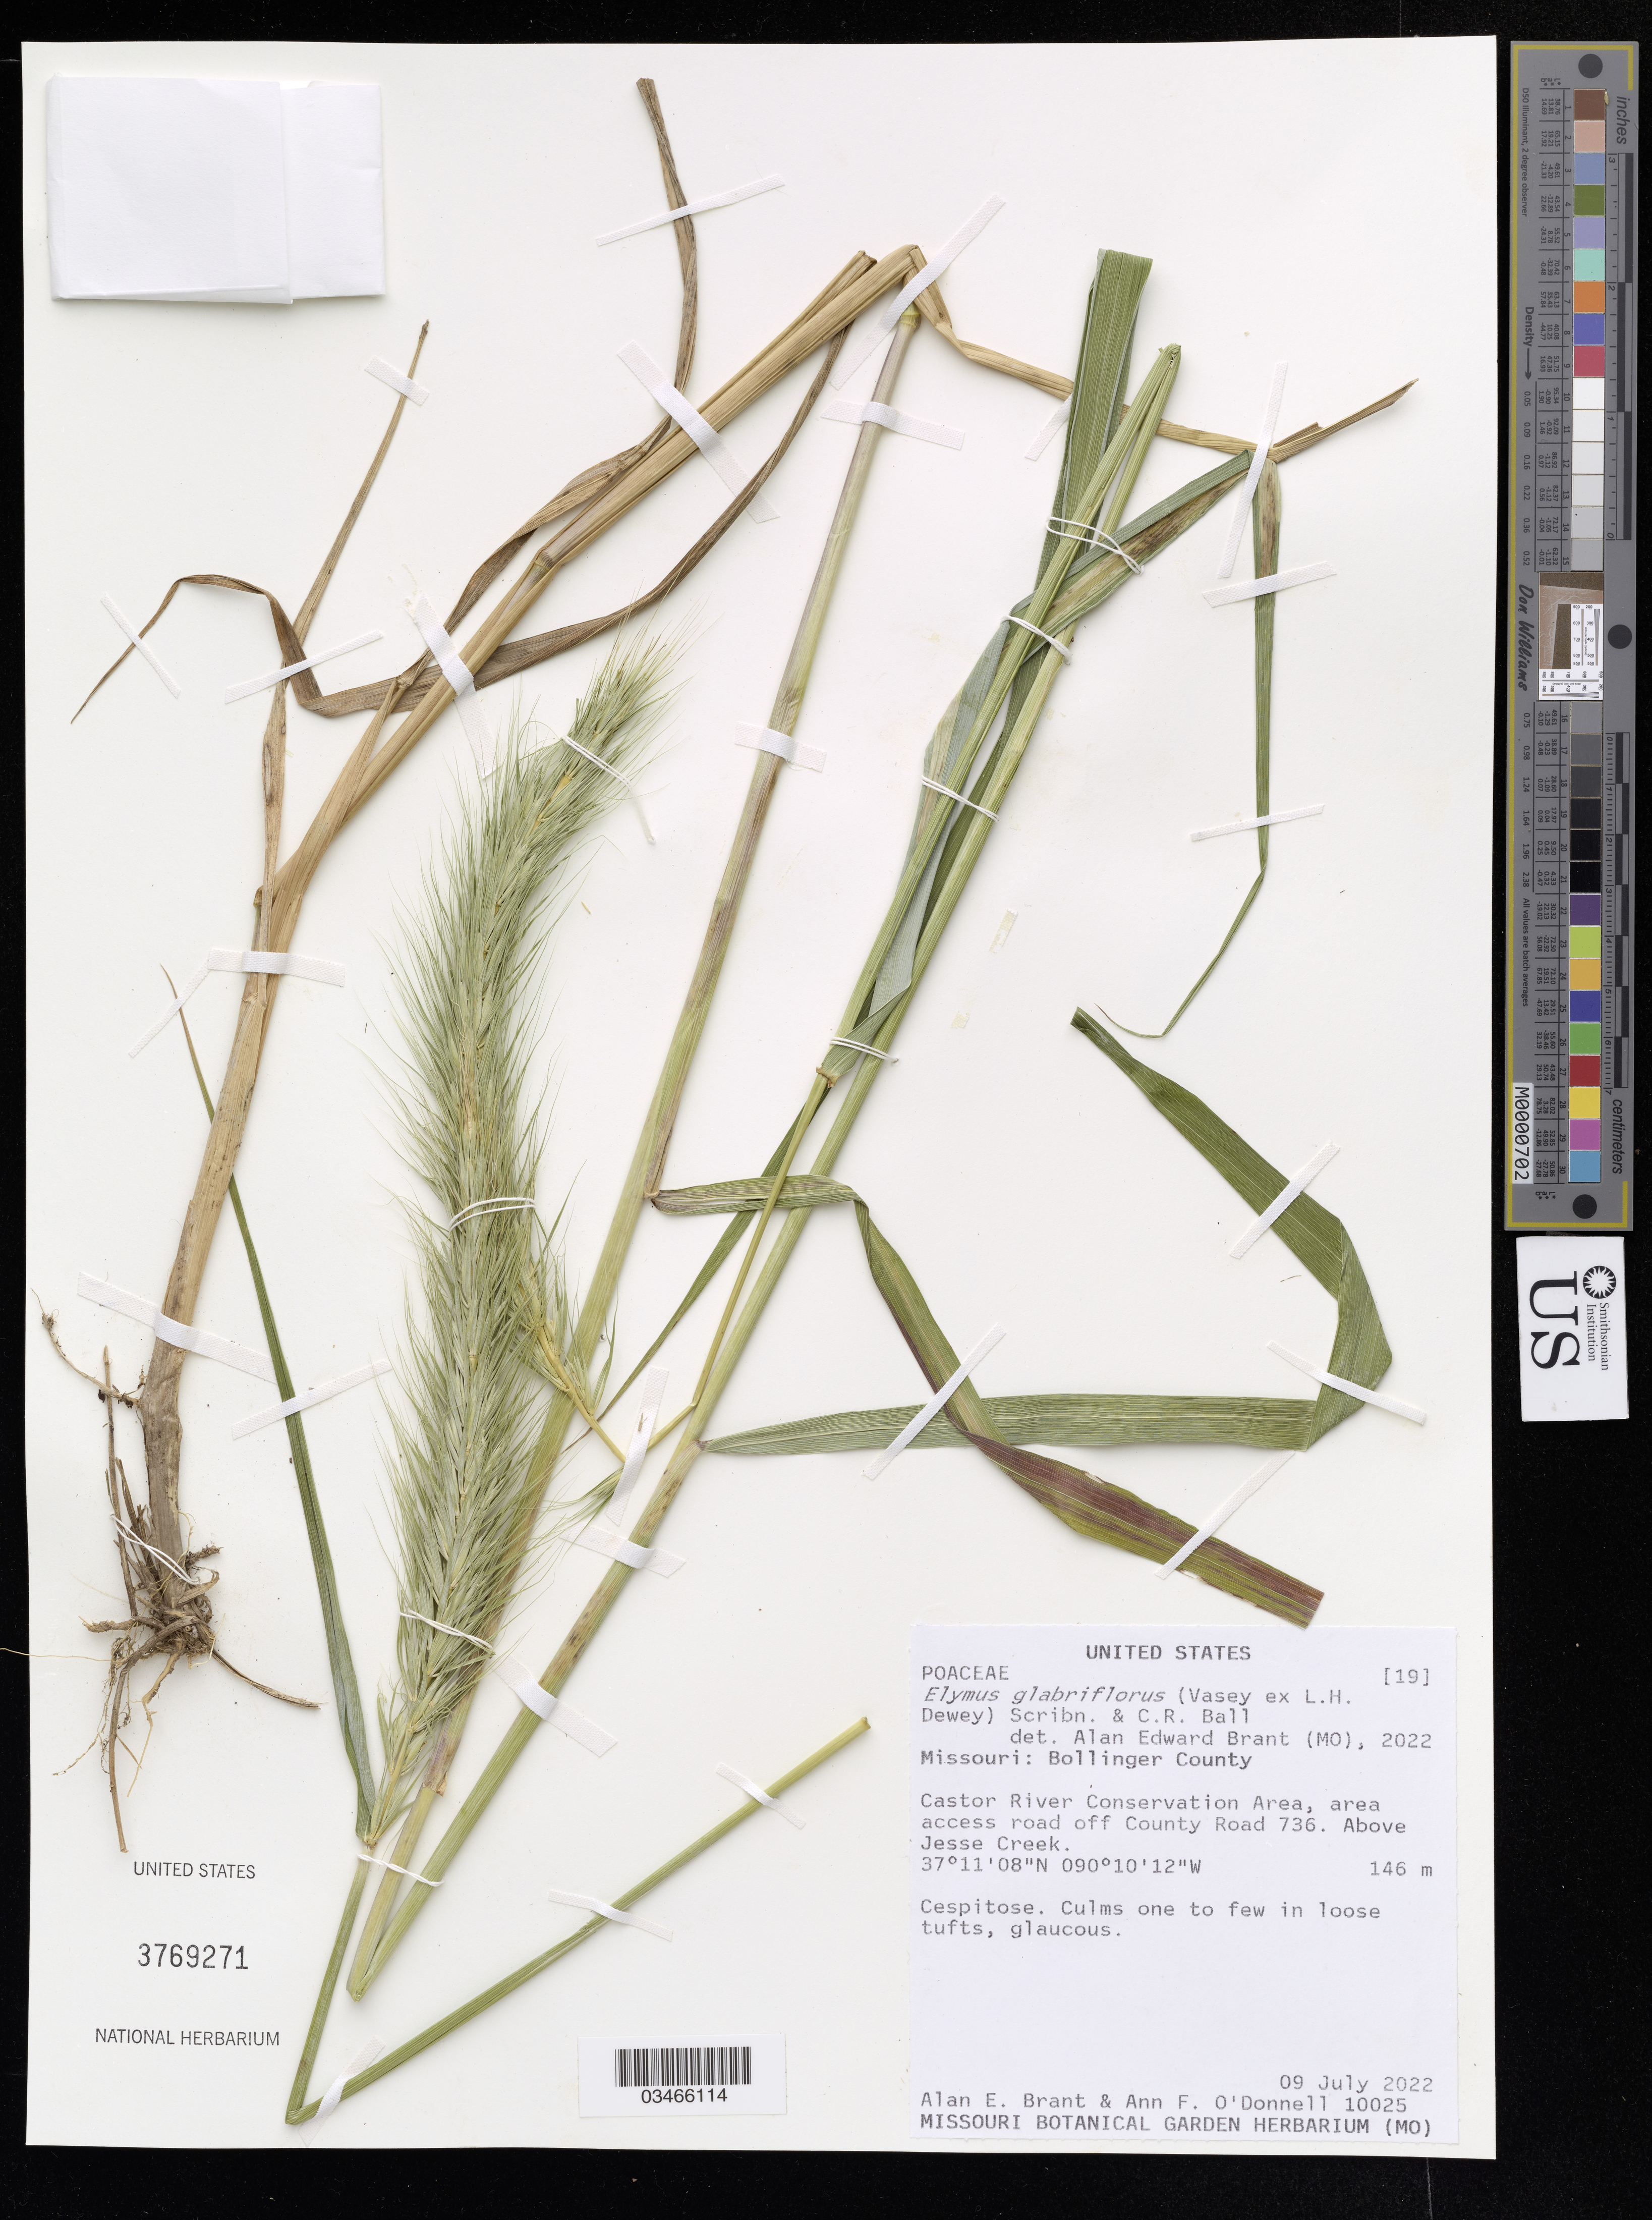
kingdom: Plantae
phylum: Tracheophyta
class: Liliopsida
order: Poales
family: Poaceae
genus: Elymus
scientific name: Elymus glabriflorus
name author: (Vasey ex L.H. Dewey) Scribn. & C.R. Ball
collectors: A. Brant & A. O'Donnell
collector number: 10025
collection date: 2022-07-09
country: United States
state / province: Missouri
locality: Bollinger County. Castor River Conservation Area, area access road off County Road 736. Above Jesse Creek.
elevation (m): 146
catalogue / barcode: US 3769271